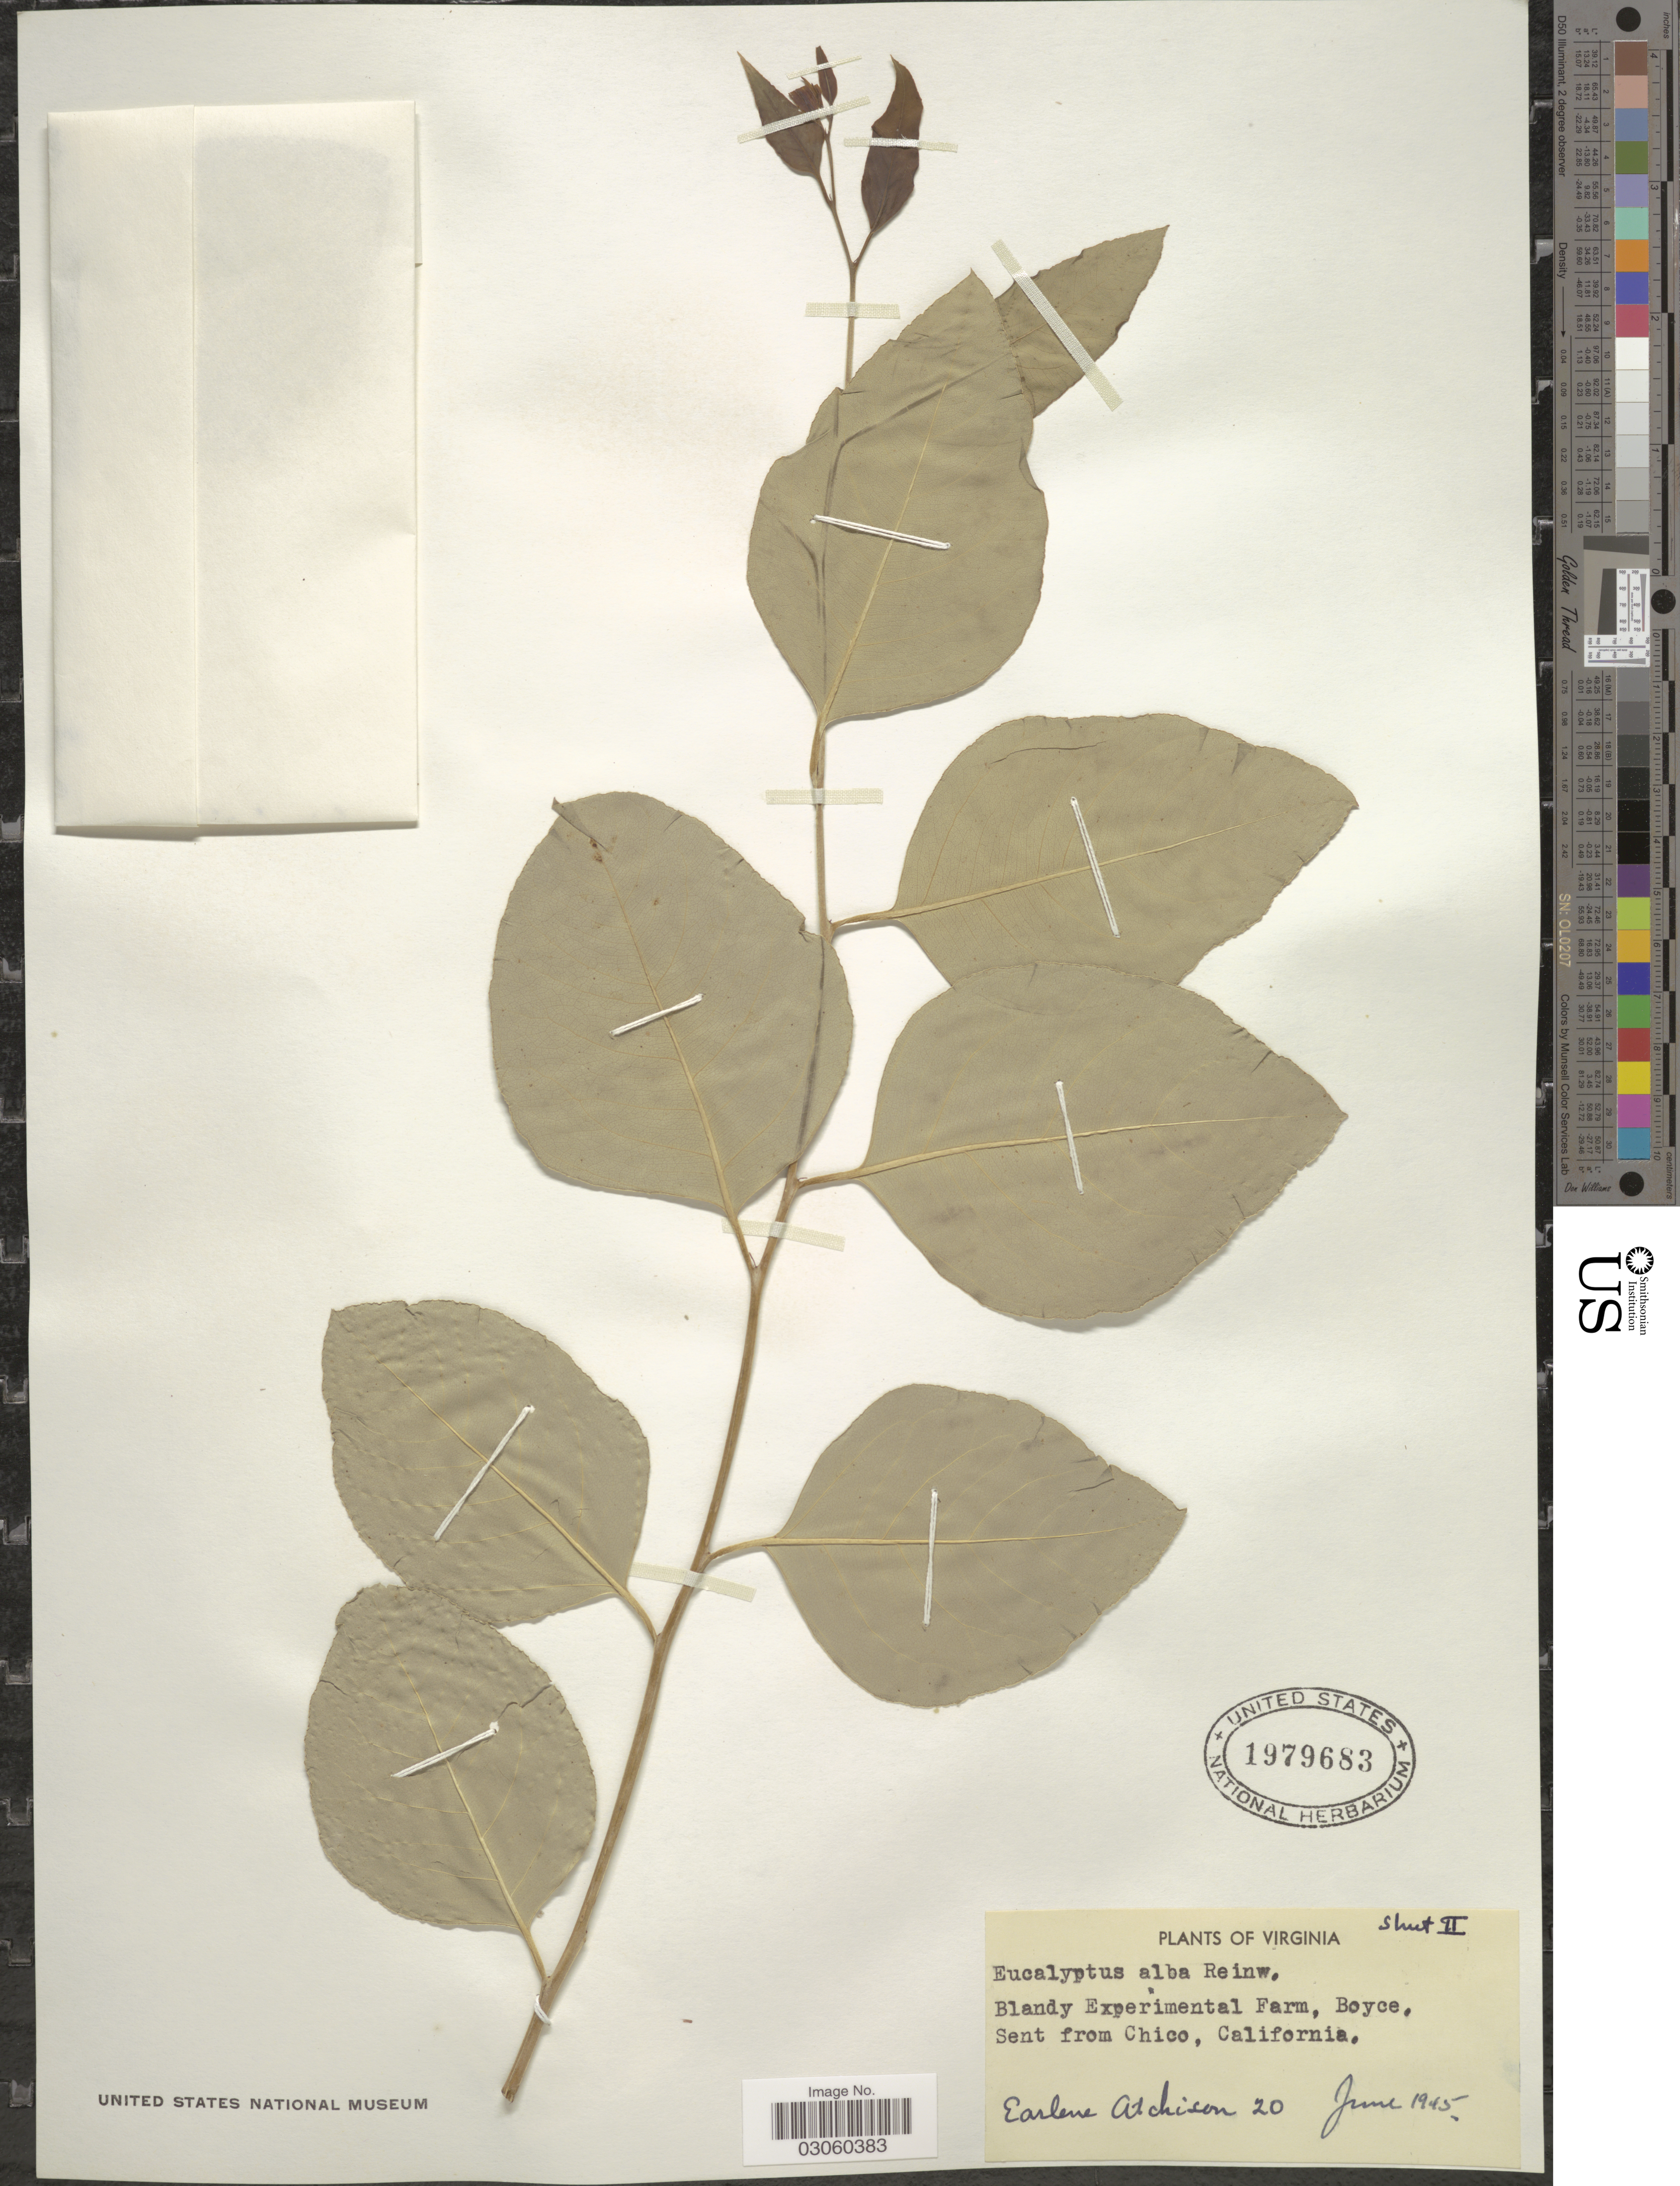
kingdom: Plantae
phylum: Tracheophyta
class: Magnoliopsida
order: Myrtales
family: Myrtaceae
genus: Eucalyptus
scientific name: Eucalyptus alba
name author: Reinw.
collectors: E. Atchison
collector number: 20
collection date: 1945-06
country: United States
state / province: Virginia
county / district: Clarke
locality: Blandy Experimental Farm, Boyce.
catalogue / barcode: US 1979683